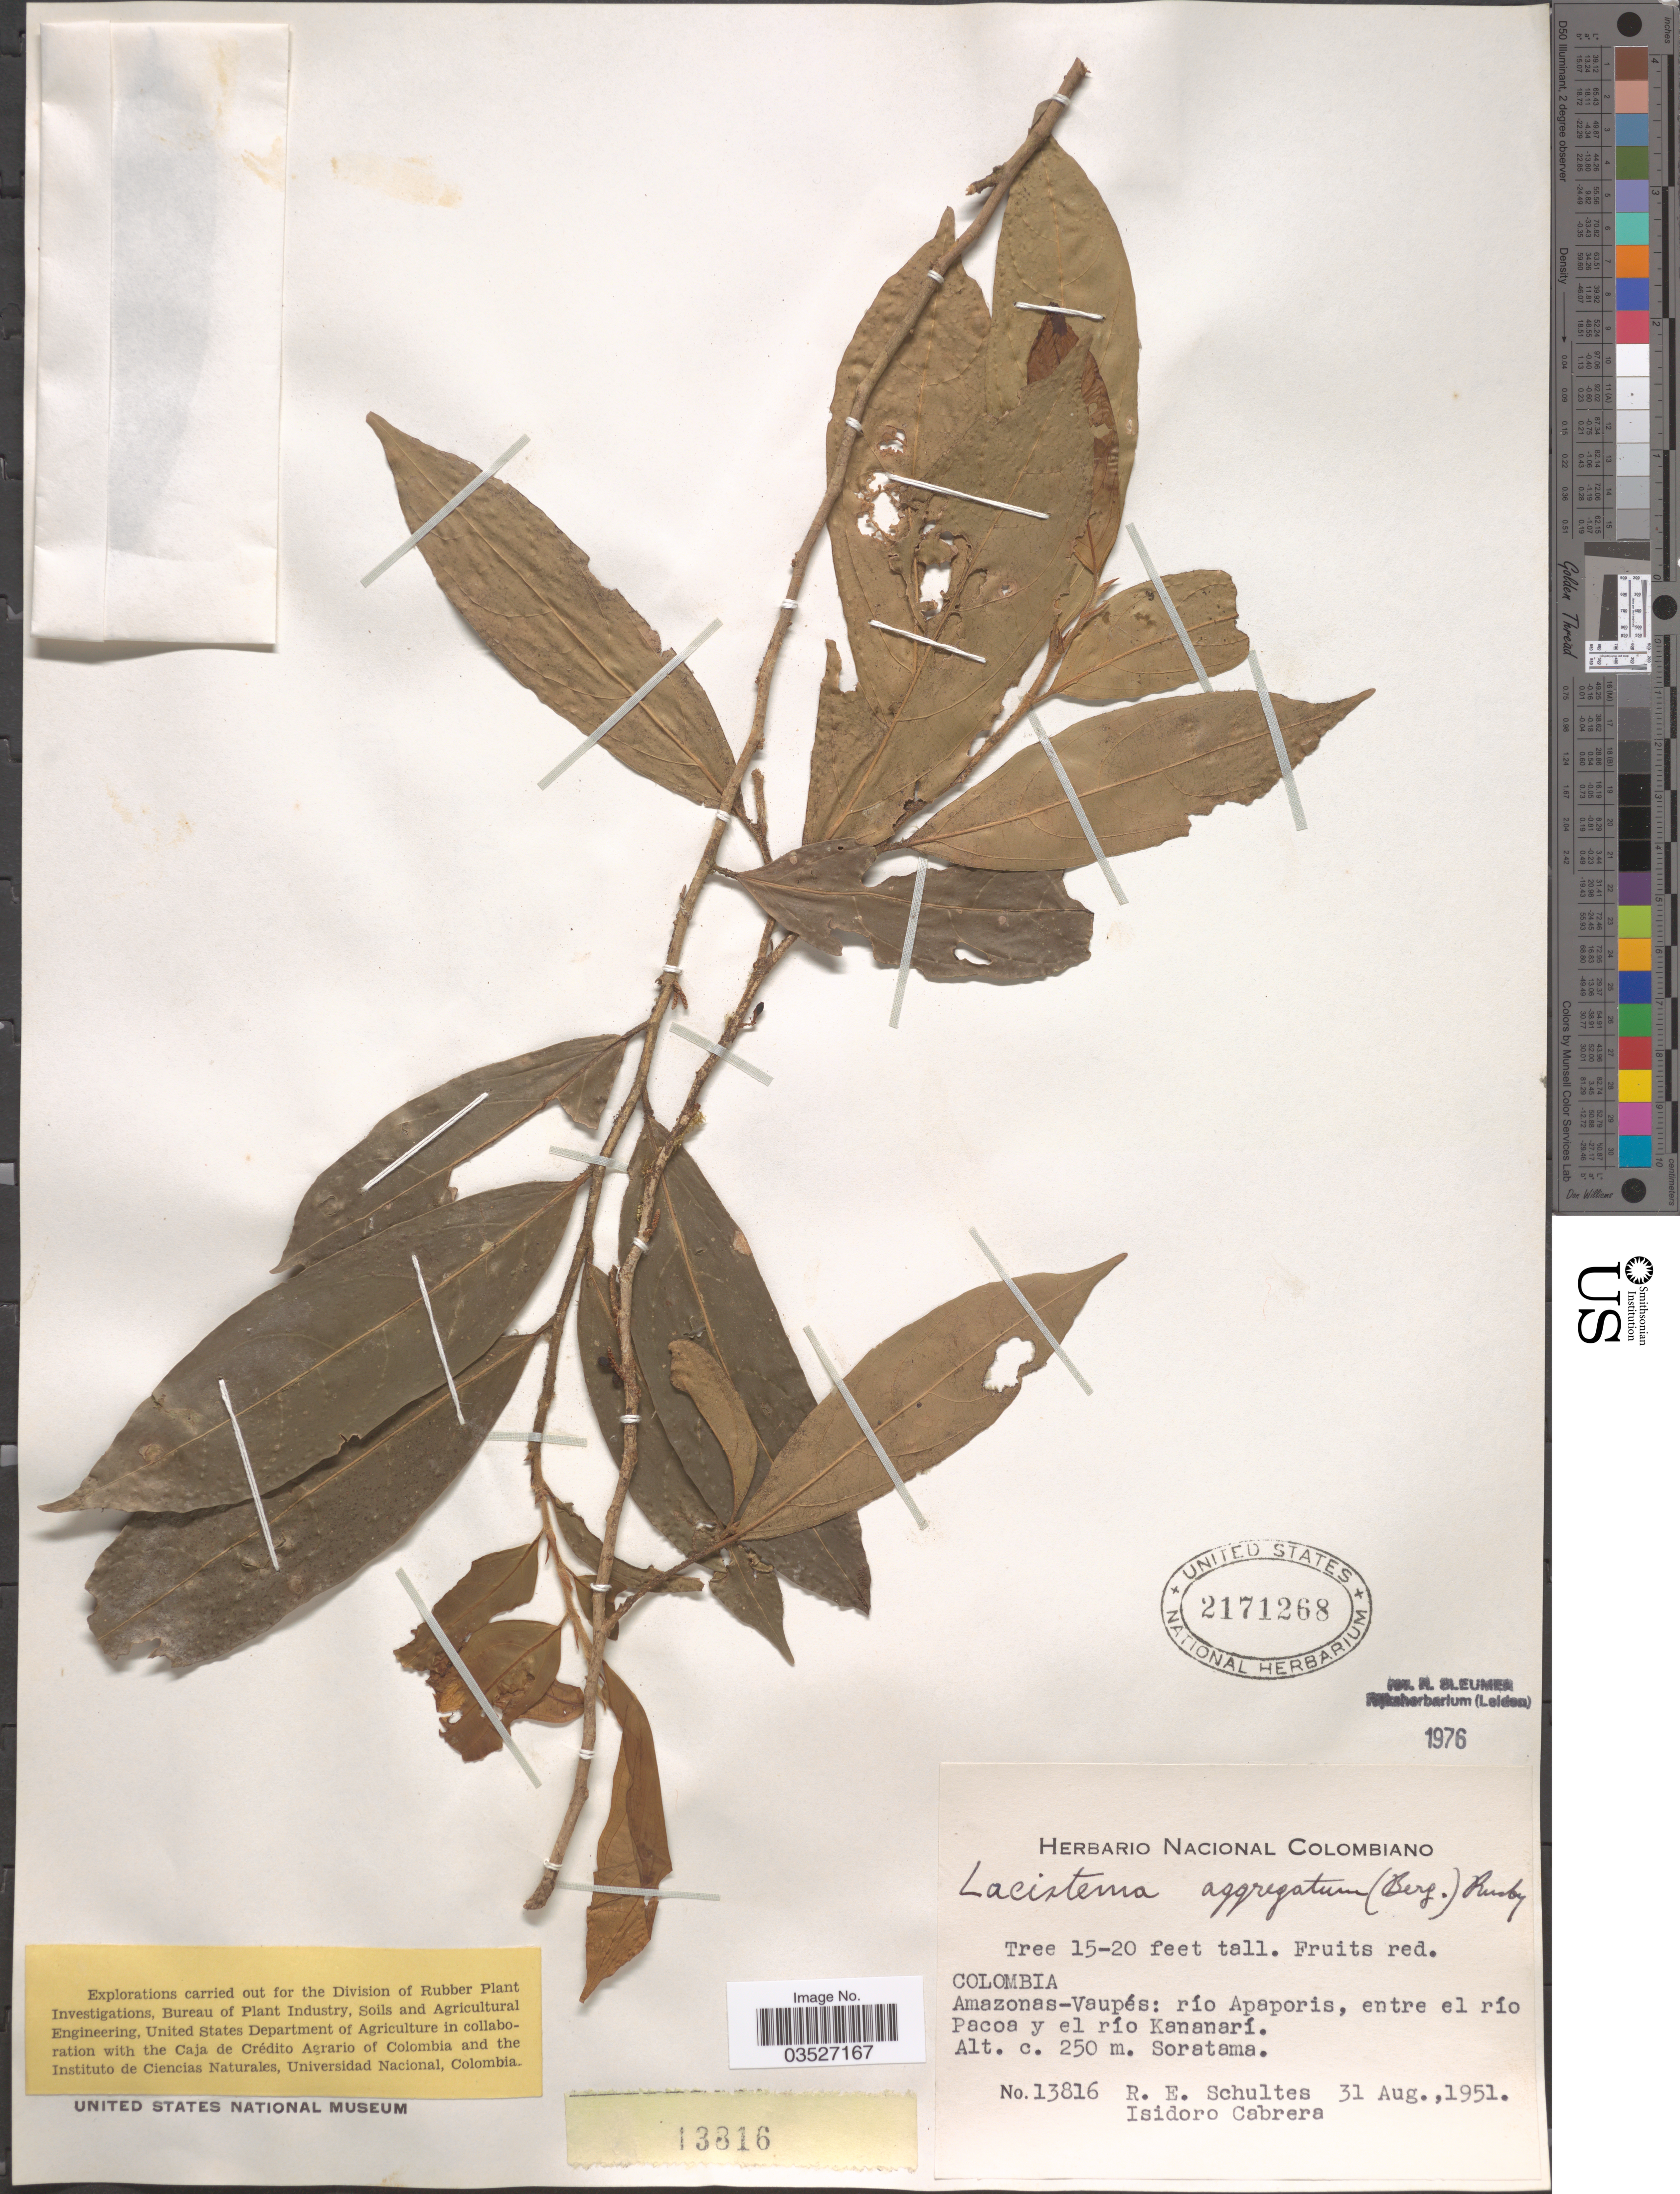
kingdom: Plantae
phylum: Tracheophyta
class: Magnoliopsida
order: Malpighiales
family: Lacistemataceae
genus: Lacistema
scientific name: Lacistema aggregatum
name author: (P.J. Bergius) Rusby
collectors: R. E. Schultes & I. Cabrera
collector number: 13816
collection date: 1951-08-31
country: Colombia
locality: Amazonas-Vaupés: río Apaporis, entre el río Pacoa y el río Kananarí. Soratama.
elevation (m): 250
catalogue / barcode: US 2171268